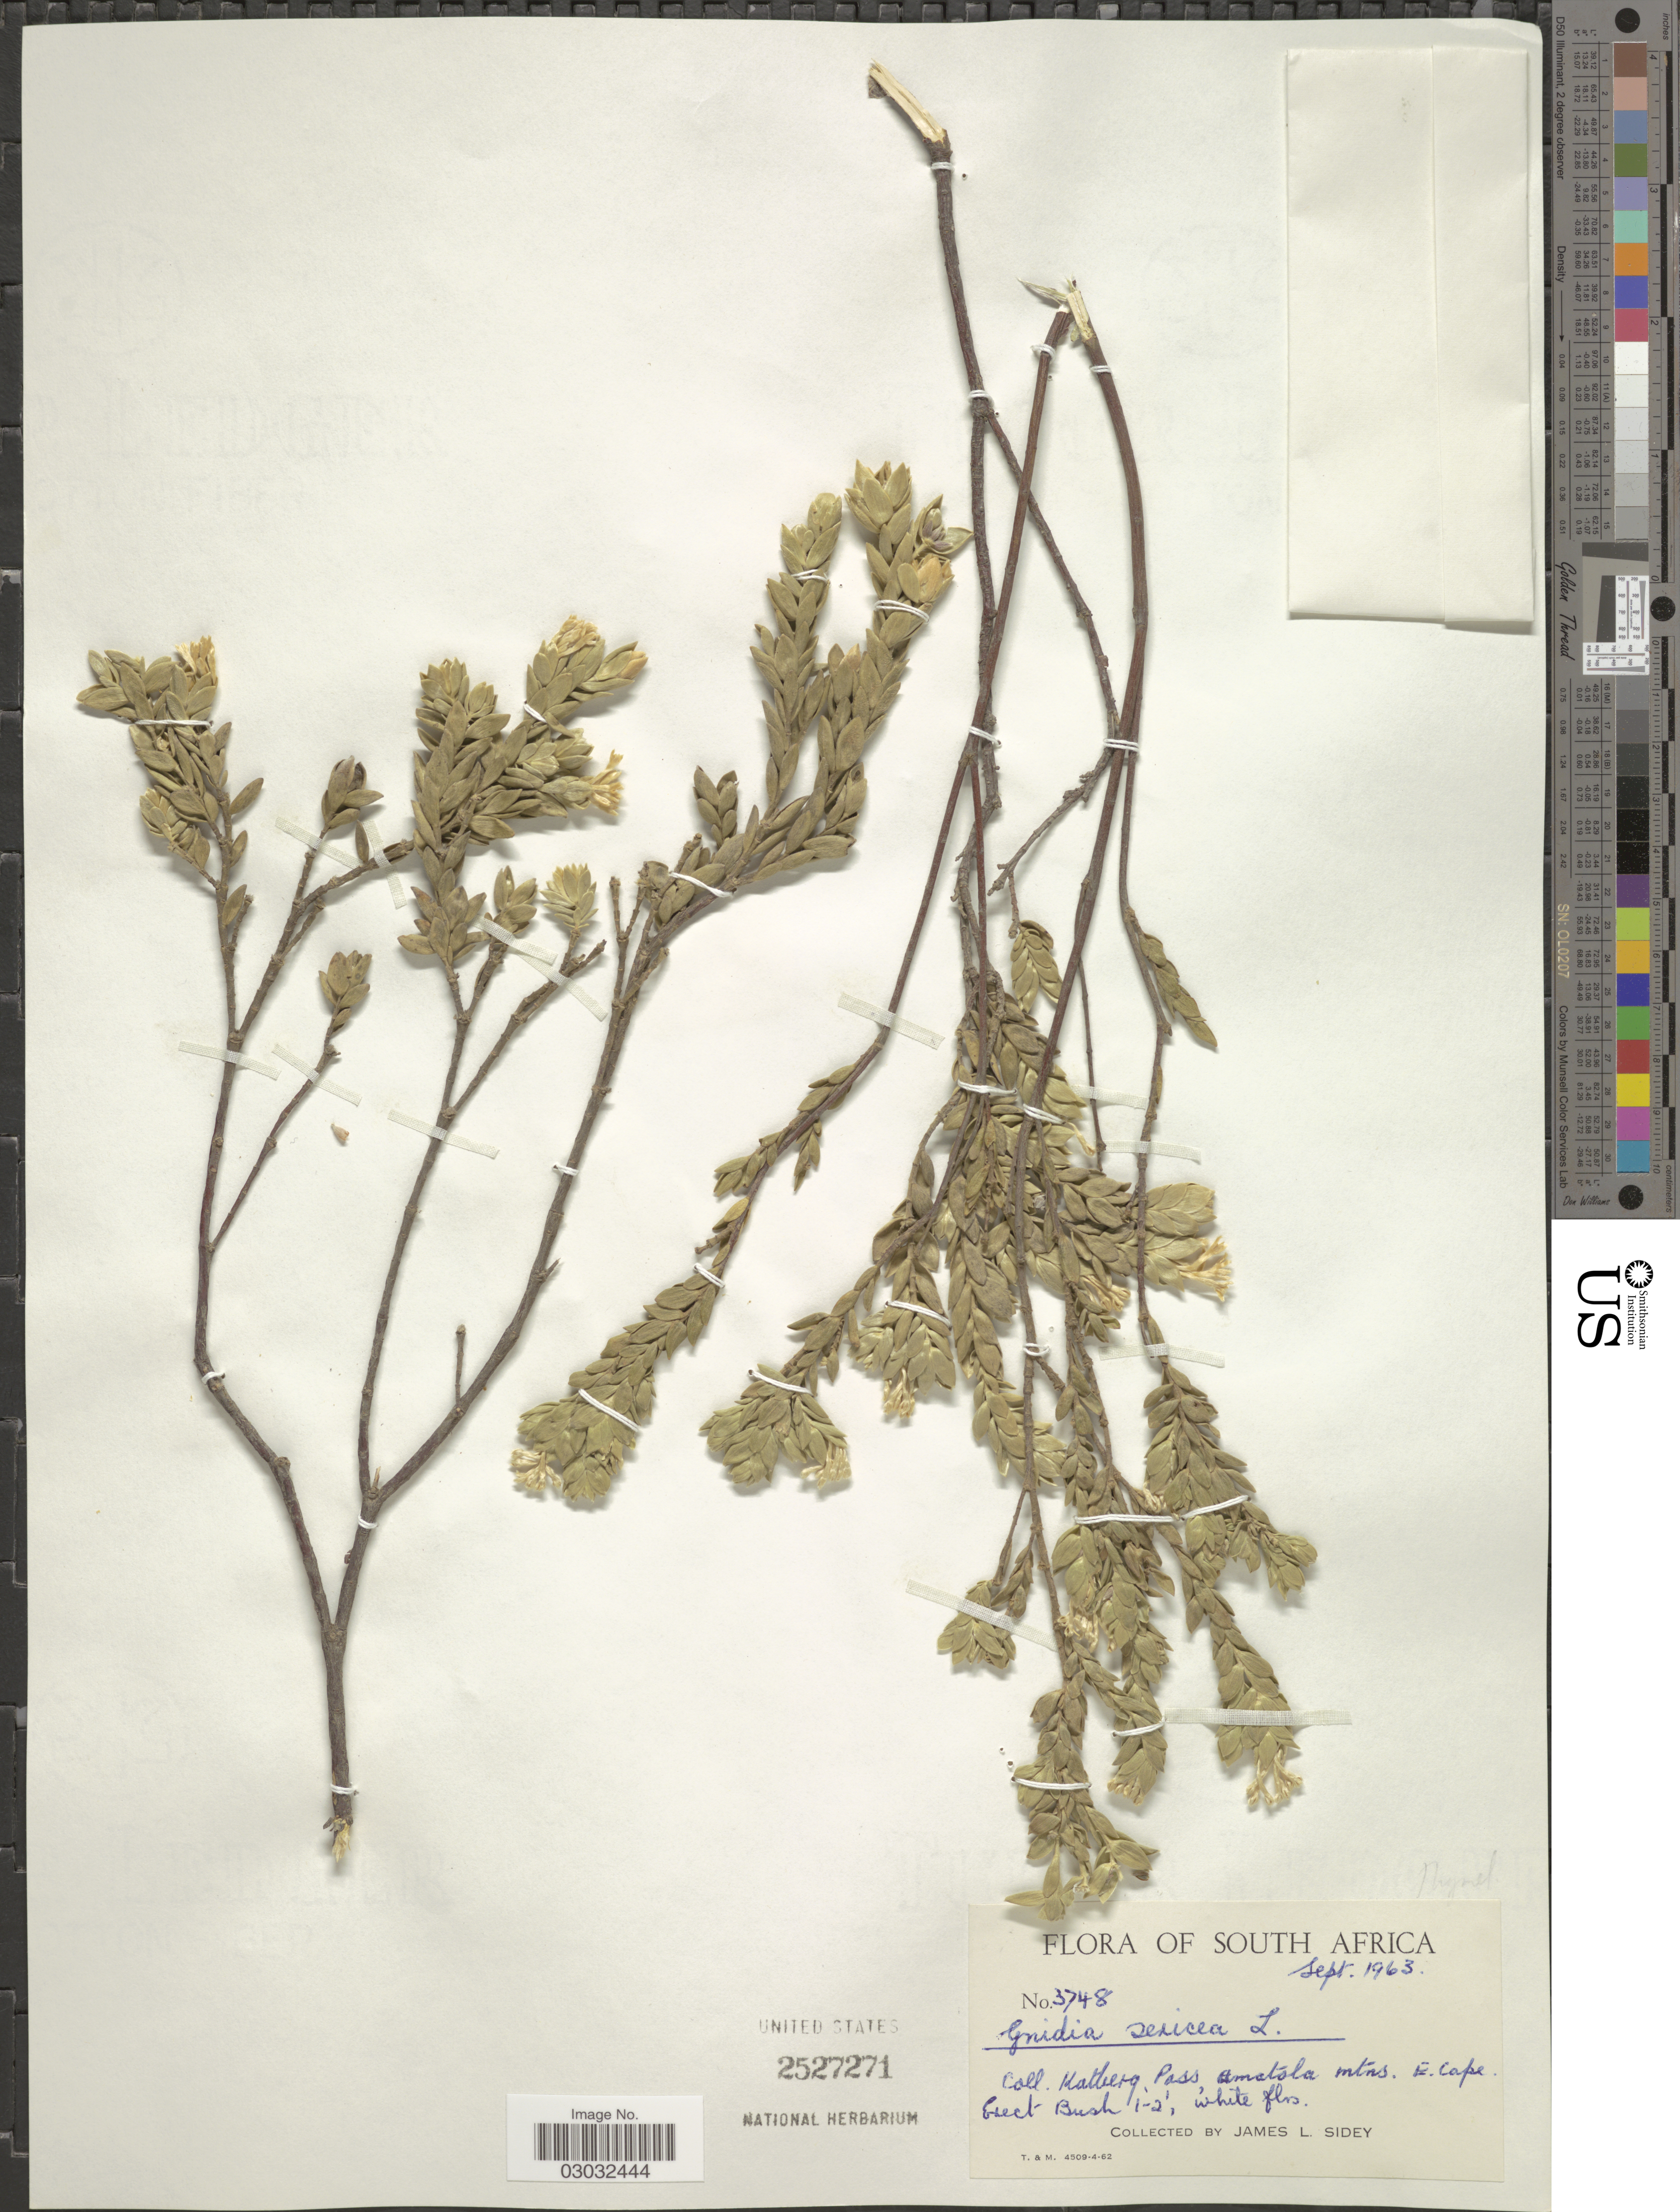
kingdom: Plantae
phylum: Tracheophyta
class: Magnoliopsida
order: Malvales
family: Thymelaeaceae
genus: Gnidia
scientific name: Gnidia sericea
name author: (L.) L.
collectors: J. L. Sidey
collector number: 3748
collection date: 1963-09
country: South Africa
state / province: Eastern Cape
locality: Katberg Pass Amatola mtns. E. Cape.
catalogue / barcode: US 2527271